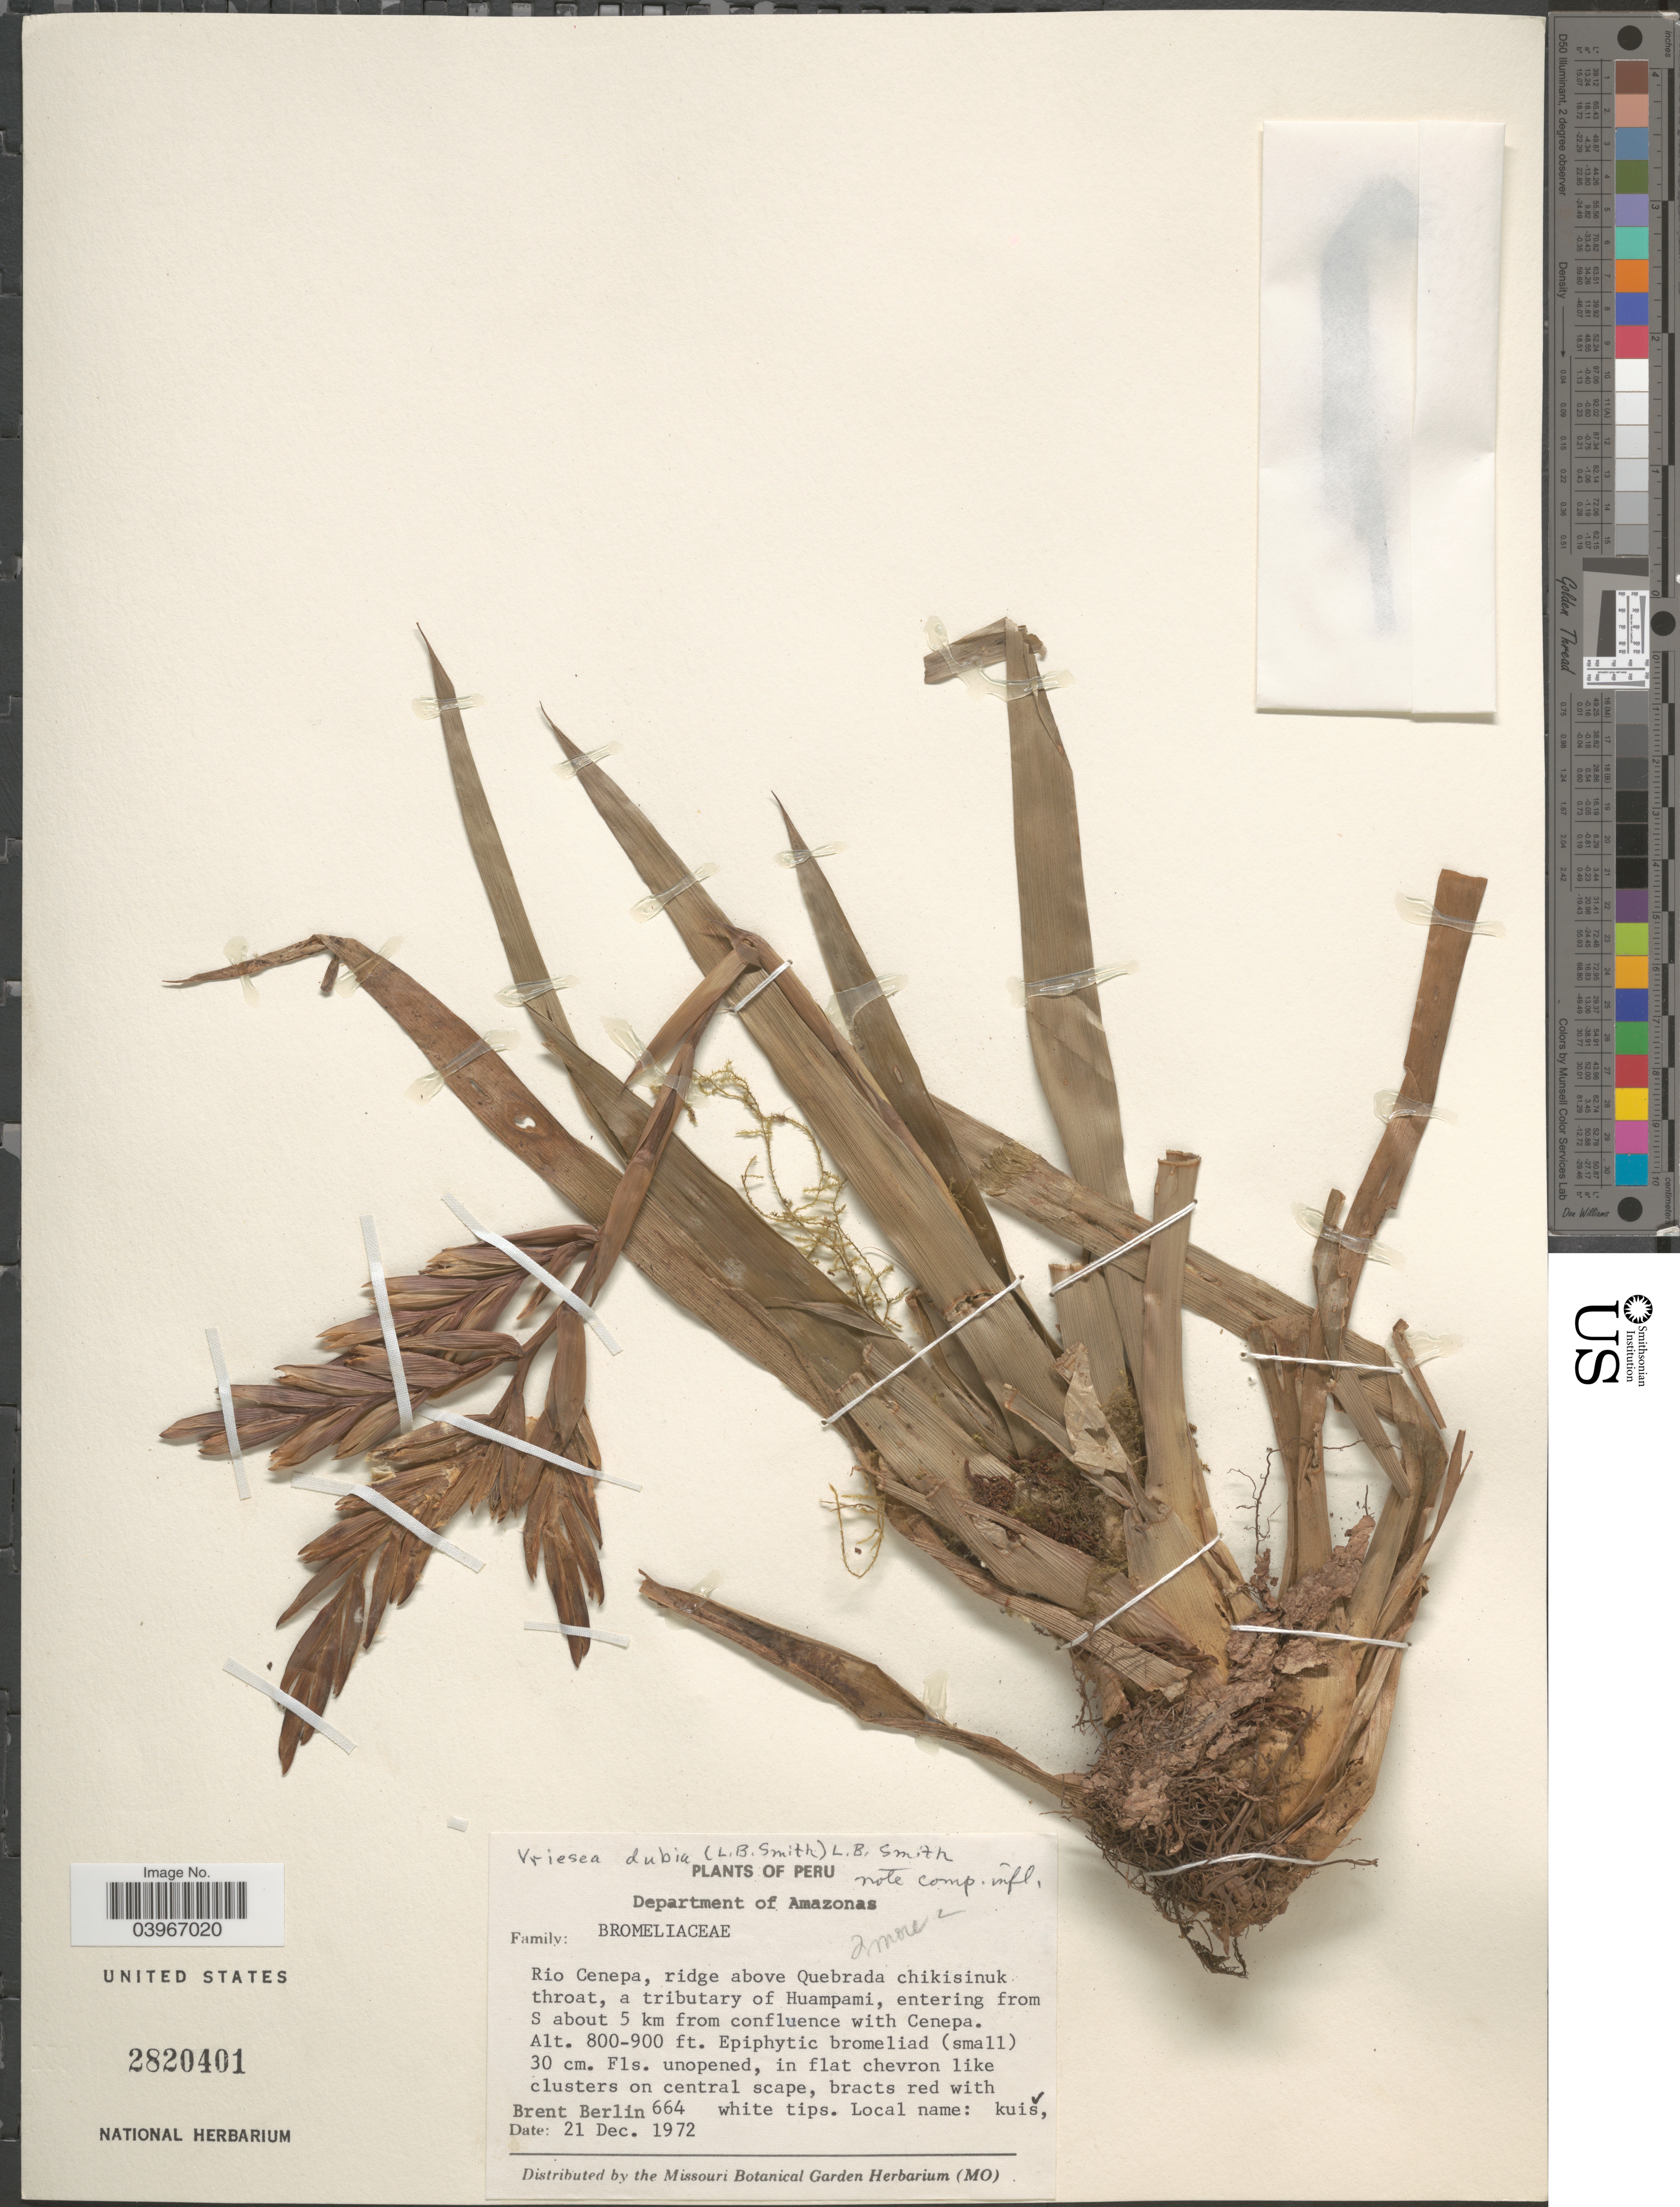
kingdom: Plantae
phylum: Tracheophyta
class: Liliopsida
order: Poales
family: Bromeliaceae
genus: Vriesea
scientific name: Vriesea dubia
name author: (L.B. Sm.) L.B. Sm.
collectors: B. Berlin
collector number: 664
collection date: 1972-12-21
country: Peru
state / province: Amazonas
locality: Department of Amazonas. Rio Cenepa, ridge above Quebrada chikisinuk throat, a tributary of Huampami, entering from S about 5 km from confluence with Cenepa.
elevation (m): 244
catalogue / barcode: US 2820401